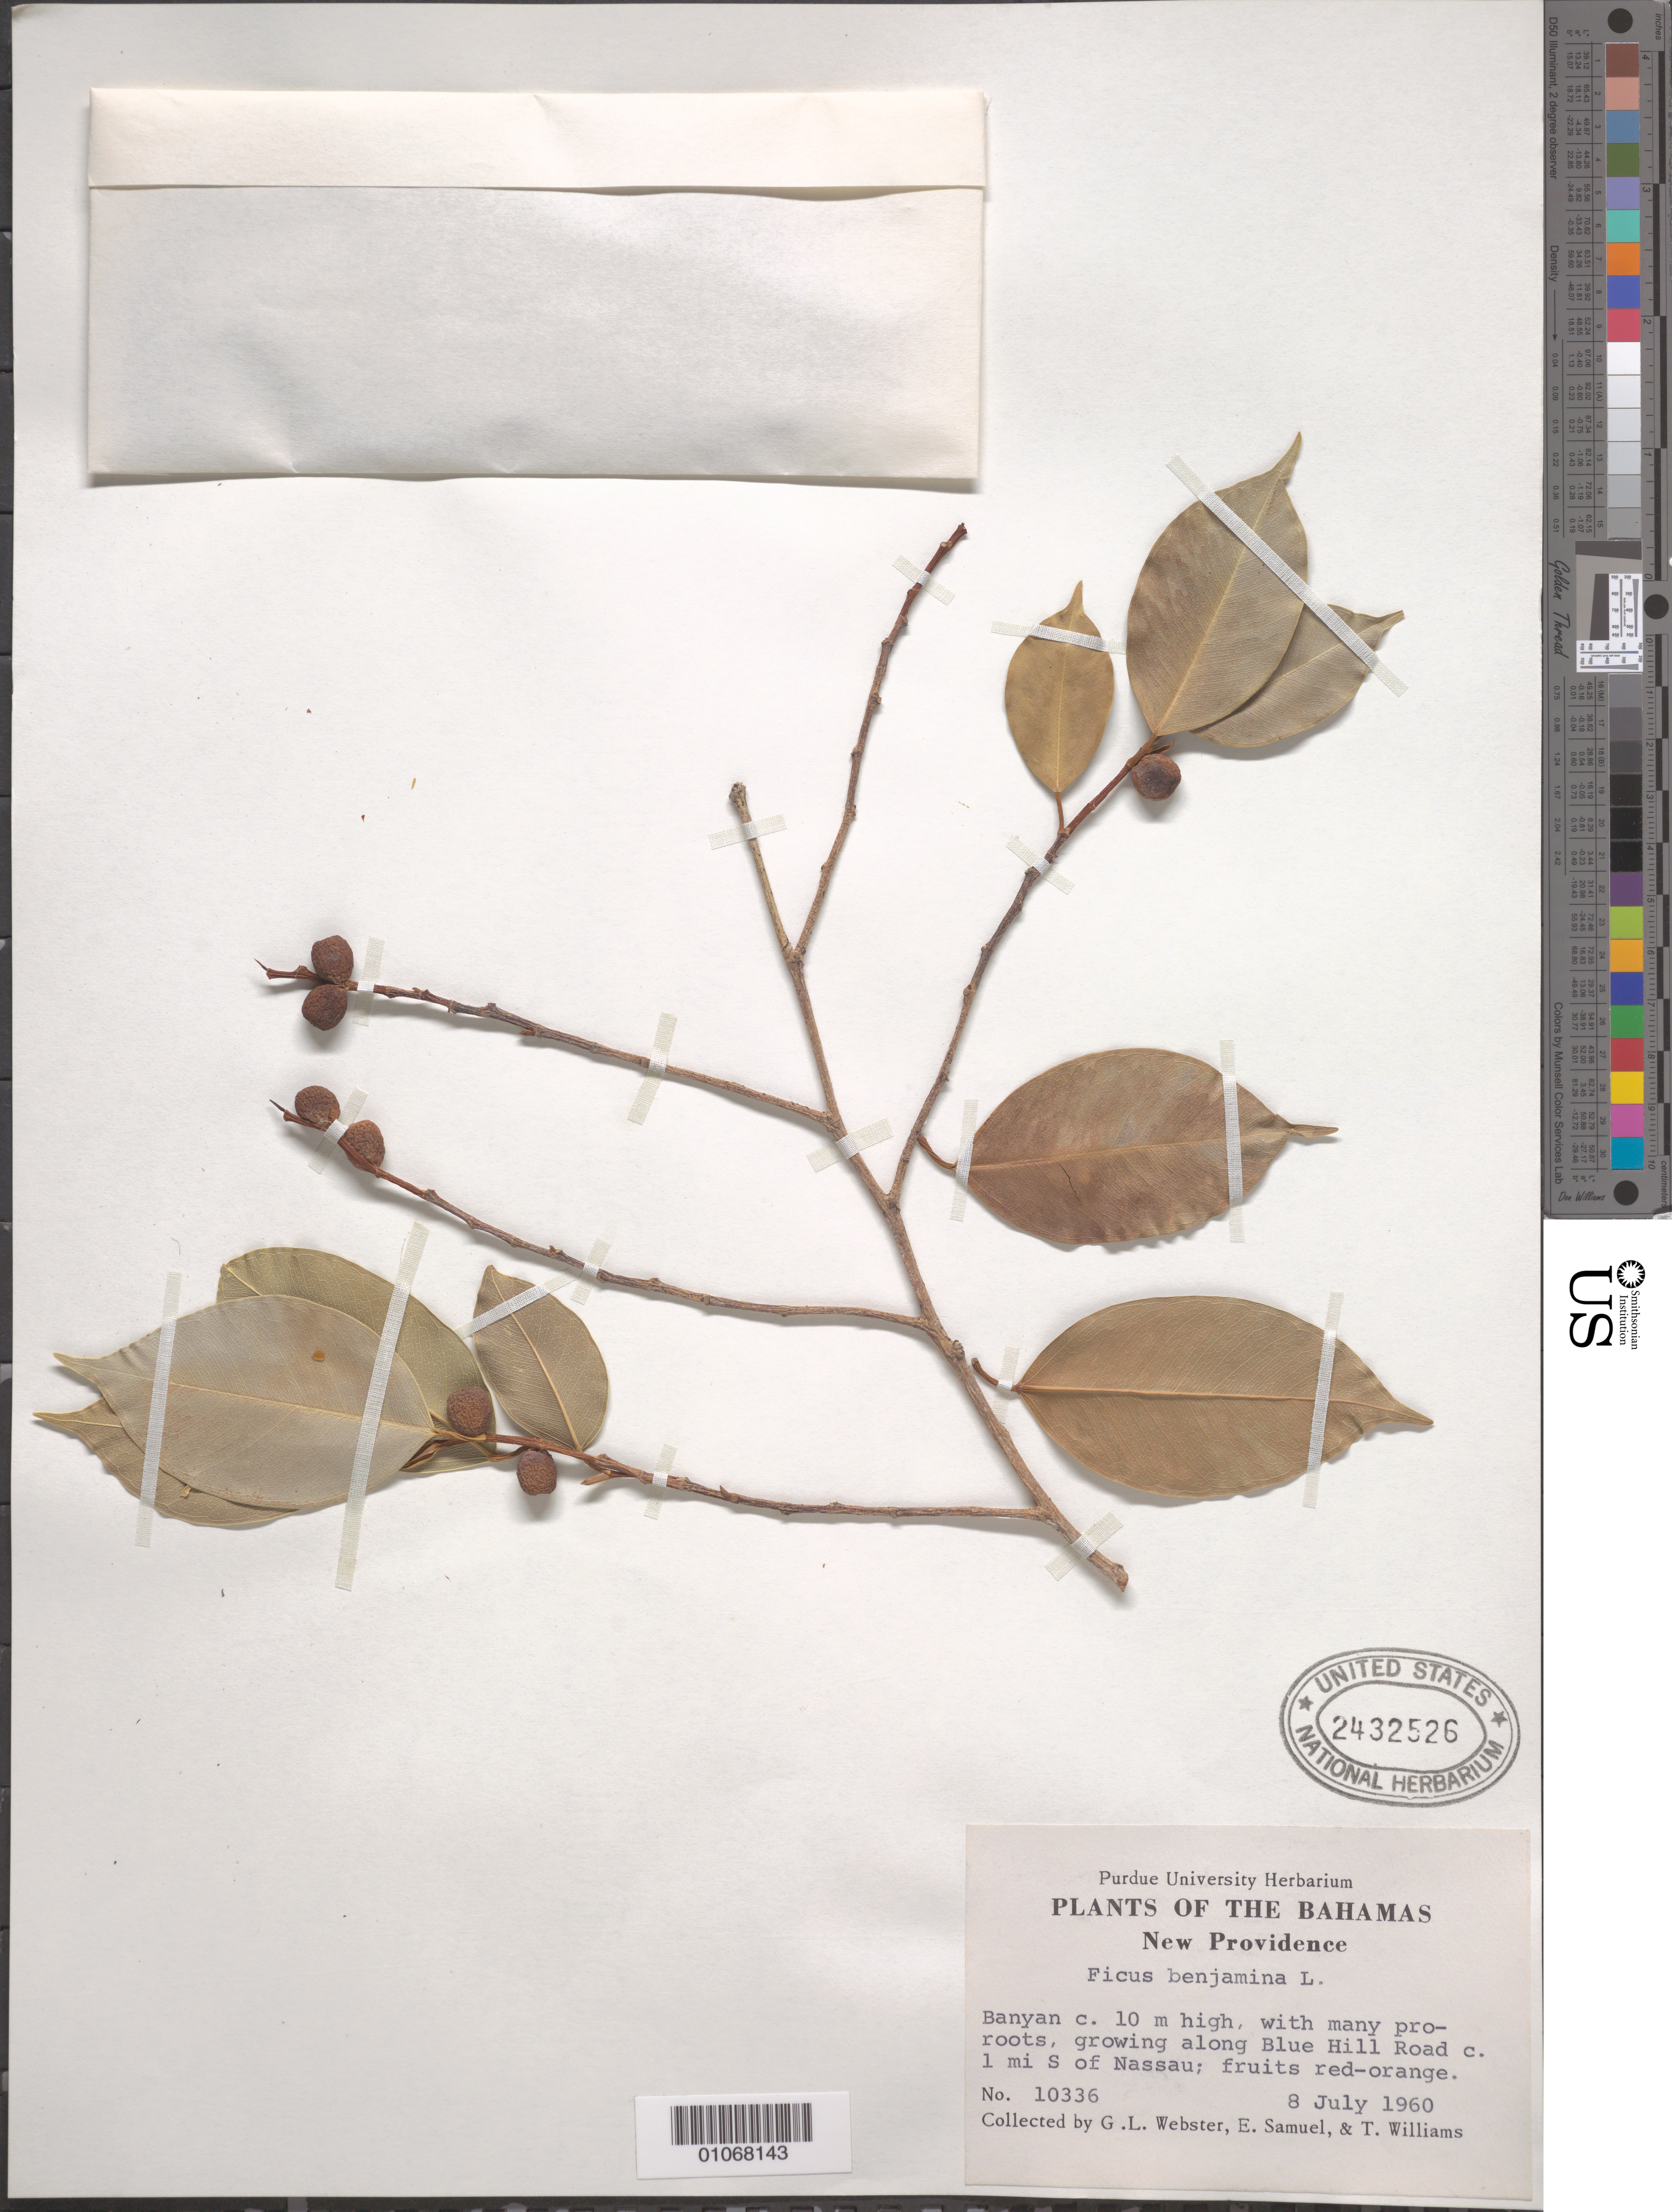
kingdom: Plantae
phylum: Tracheophyta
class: Magnoliopsida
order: Rosales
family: Moraceae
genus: Ficus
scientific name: Ficus benjamina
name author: L.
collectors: G. L. Webster, E. Samuel & T. Williams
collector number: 10336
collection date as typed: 08 Jul 1960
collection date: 1960-07-08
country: Bahamas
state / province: New Providence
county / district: Nassau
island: New Providence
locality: Growing along Blue Hill road c. 1 mi S. of Nassau.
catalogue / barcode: US 2432526